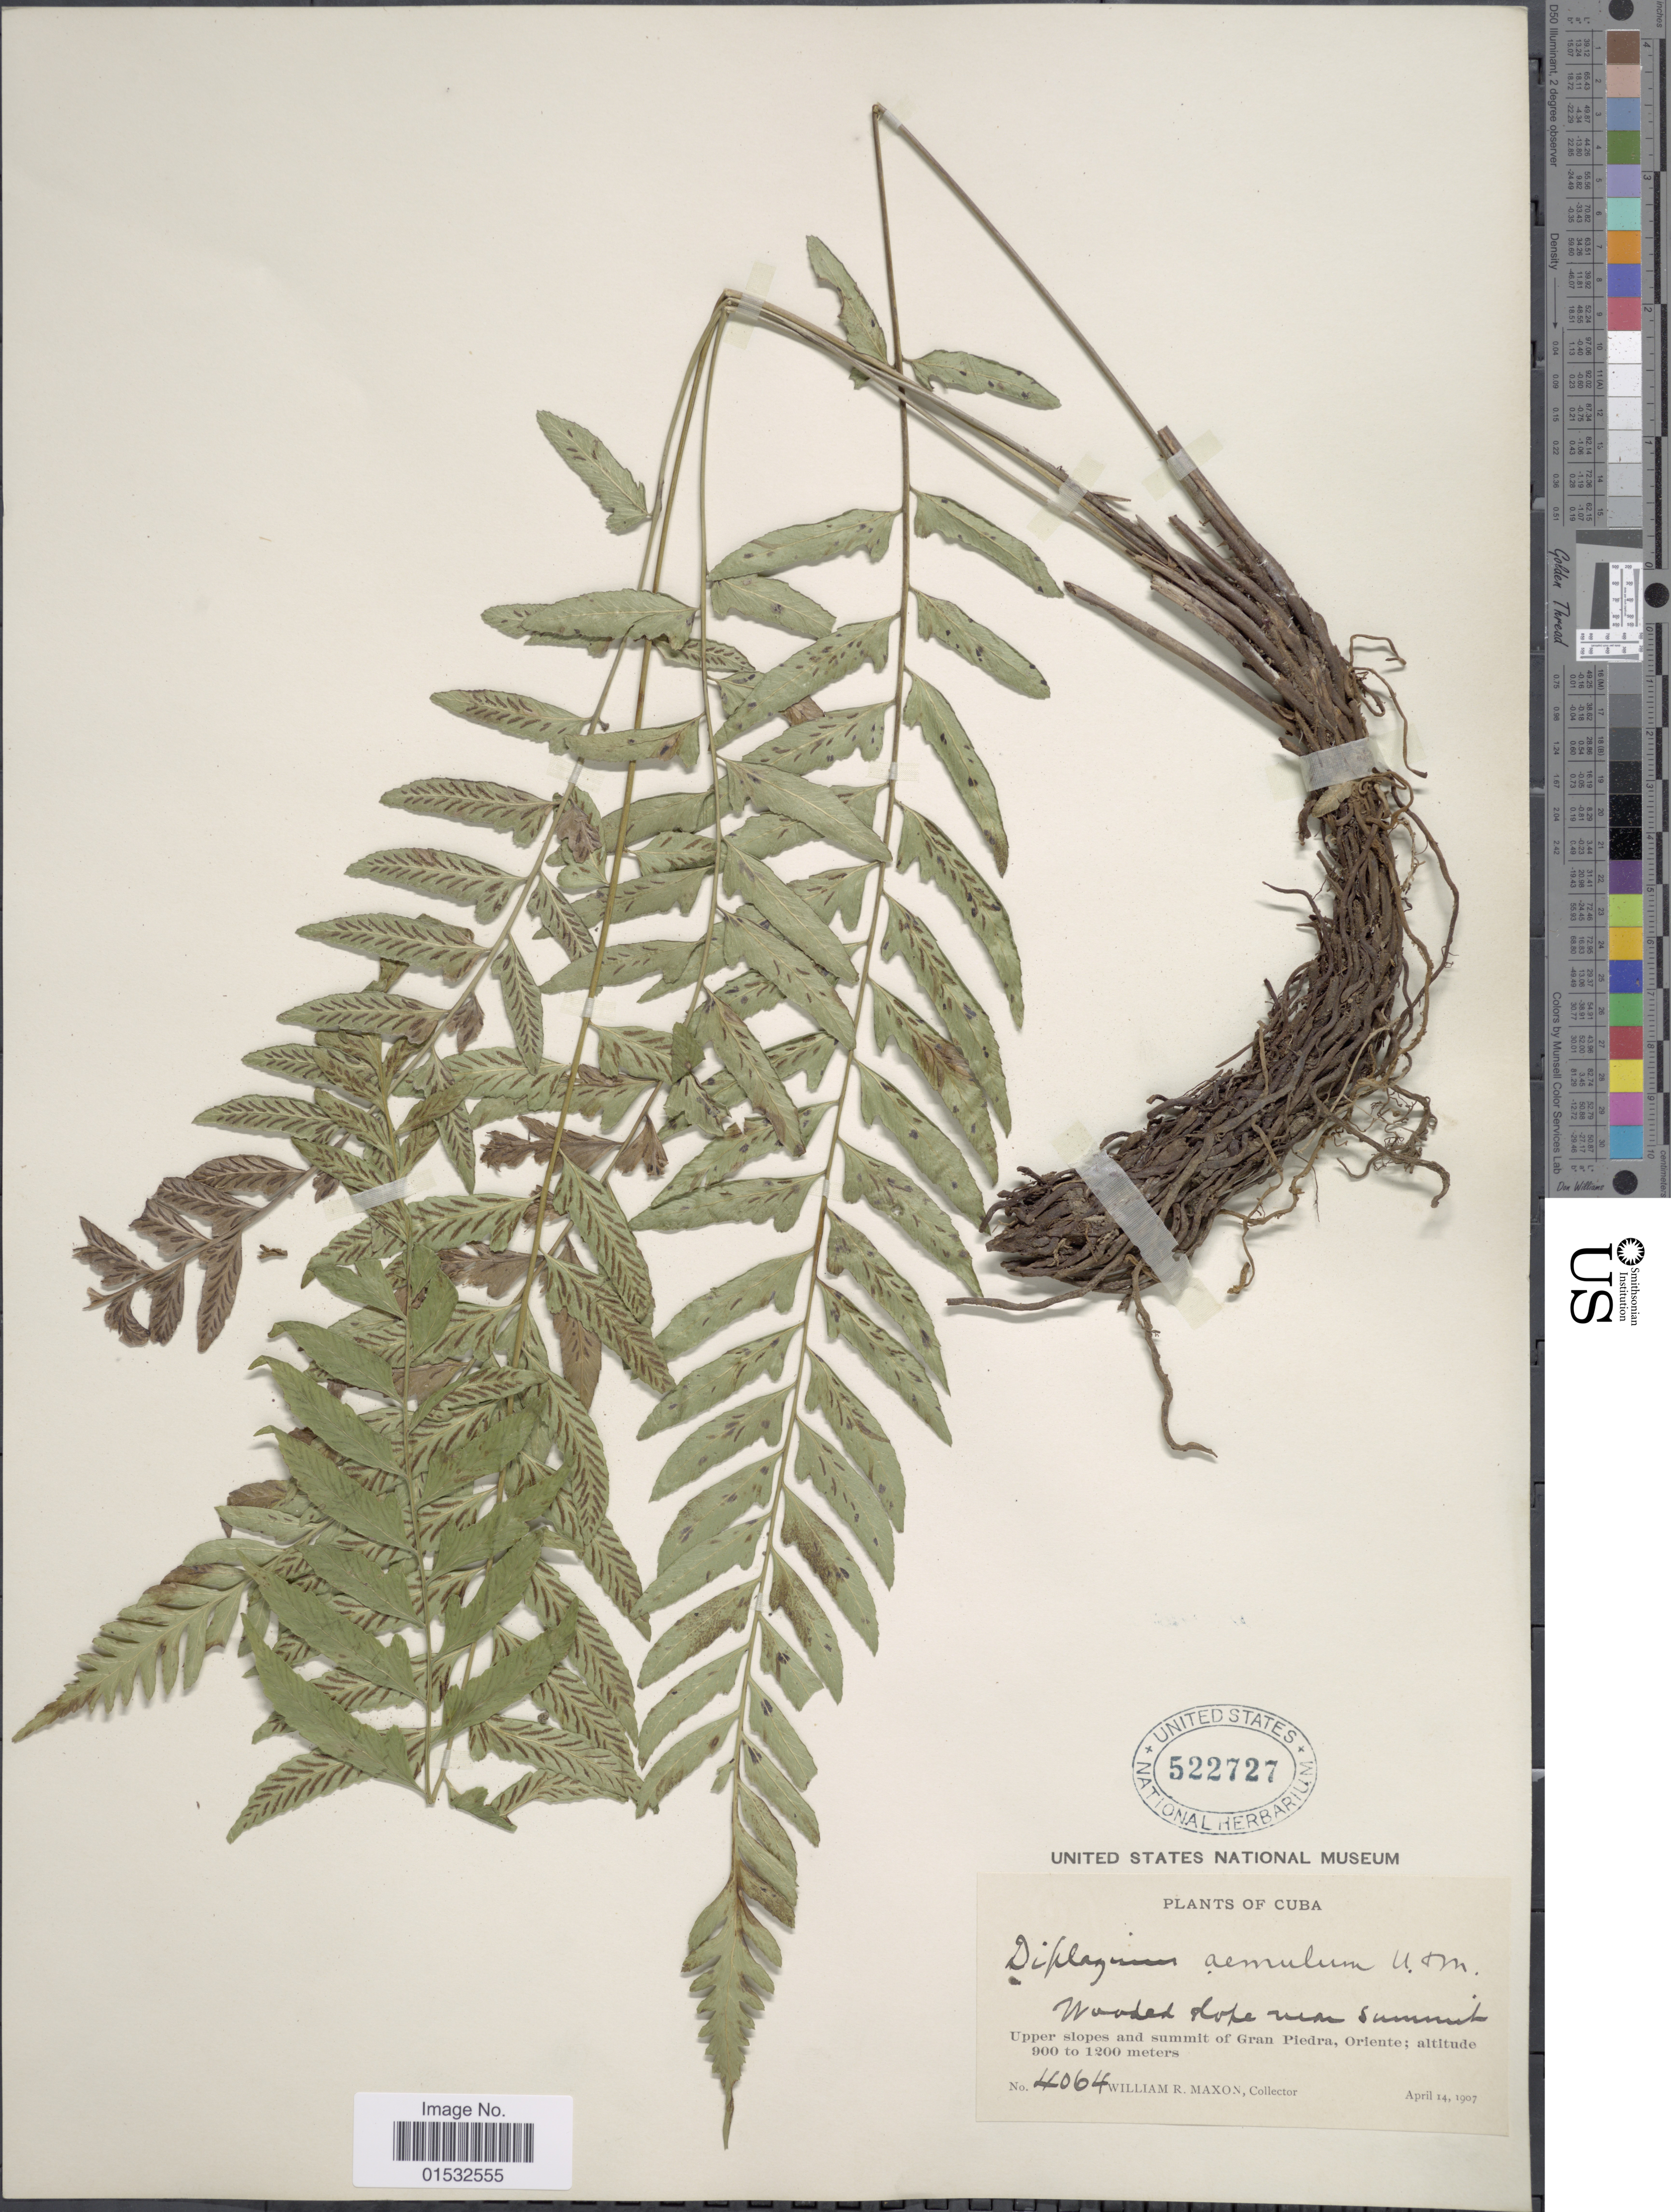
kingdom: Plantae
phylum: Tracheophyta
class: Polypodiopsida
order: Polypodiales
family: Athyriaceae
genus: Diplazium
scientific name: Diplazium unilobum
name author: (Poir.) Hieron.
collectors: W. R. Maxon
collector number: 4064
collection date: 1907-04-14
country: Cuba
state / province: Oriente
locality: Upper slopes and summit of Gran Piedra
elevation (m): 900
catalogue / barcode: US 522727